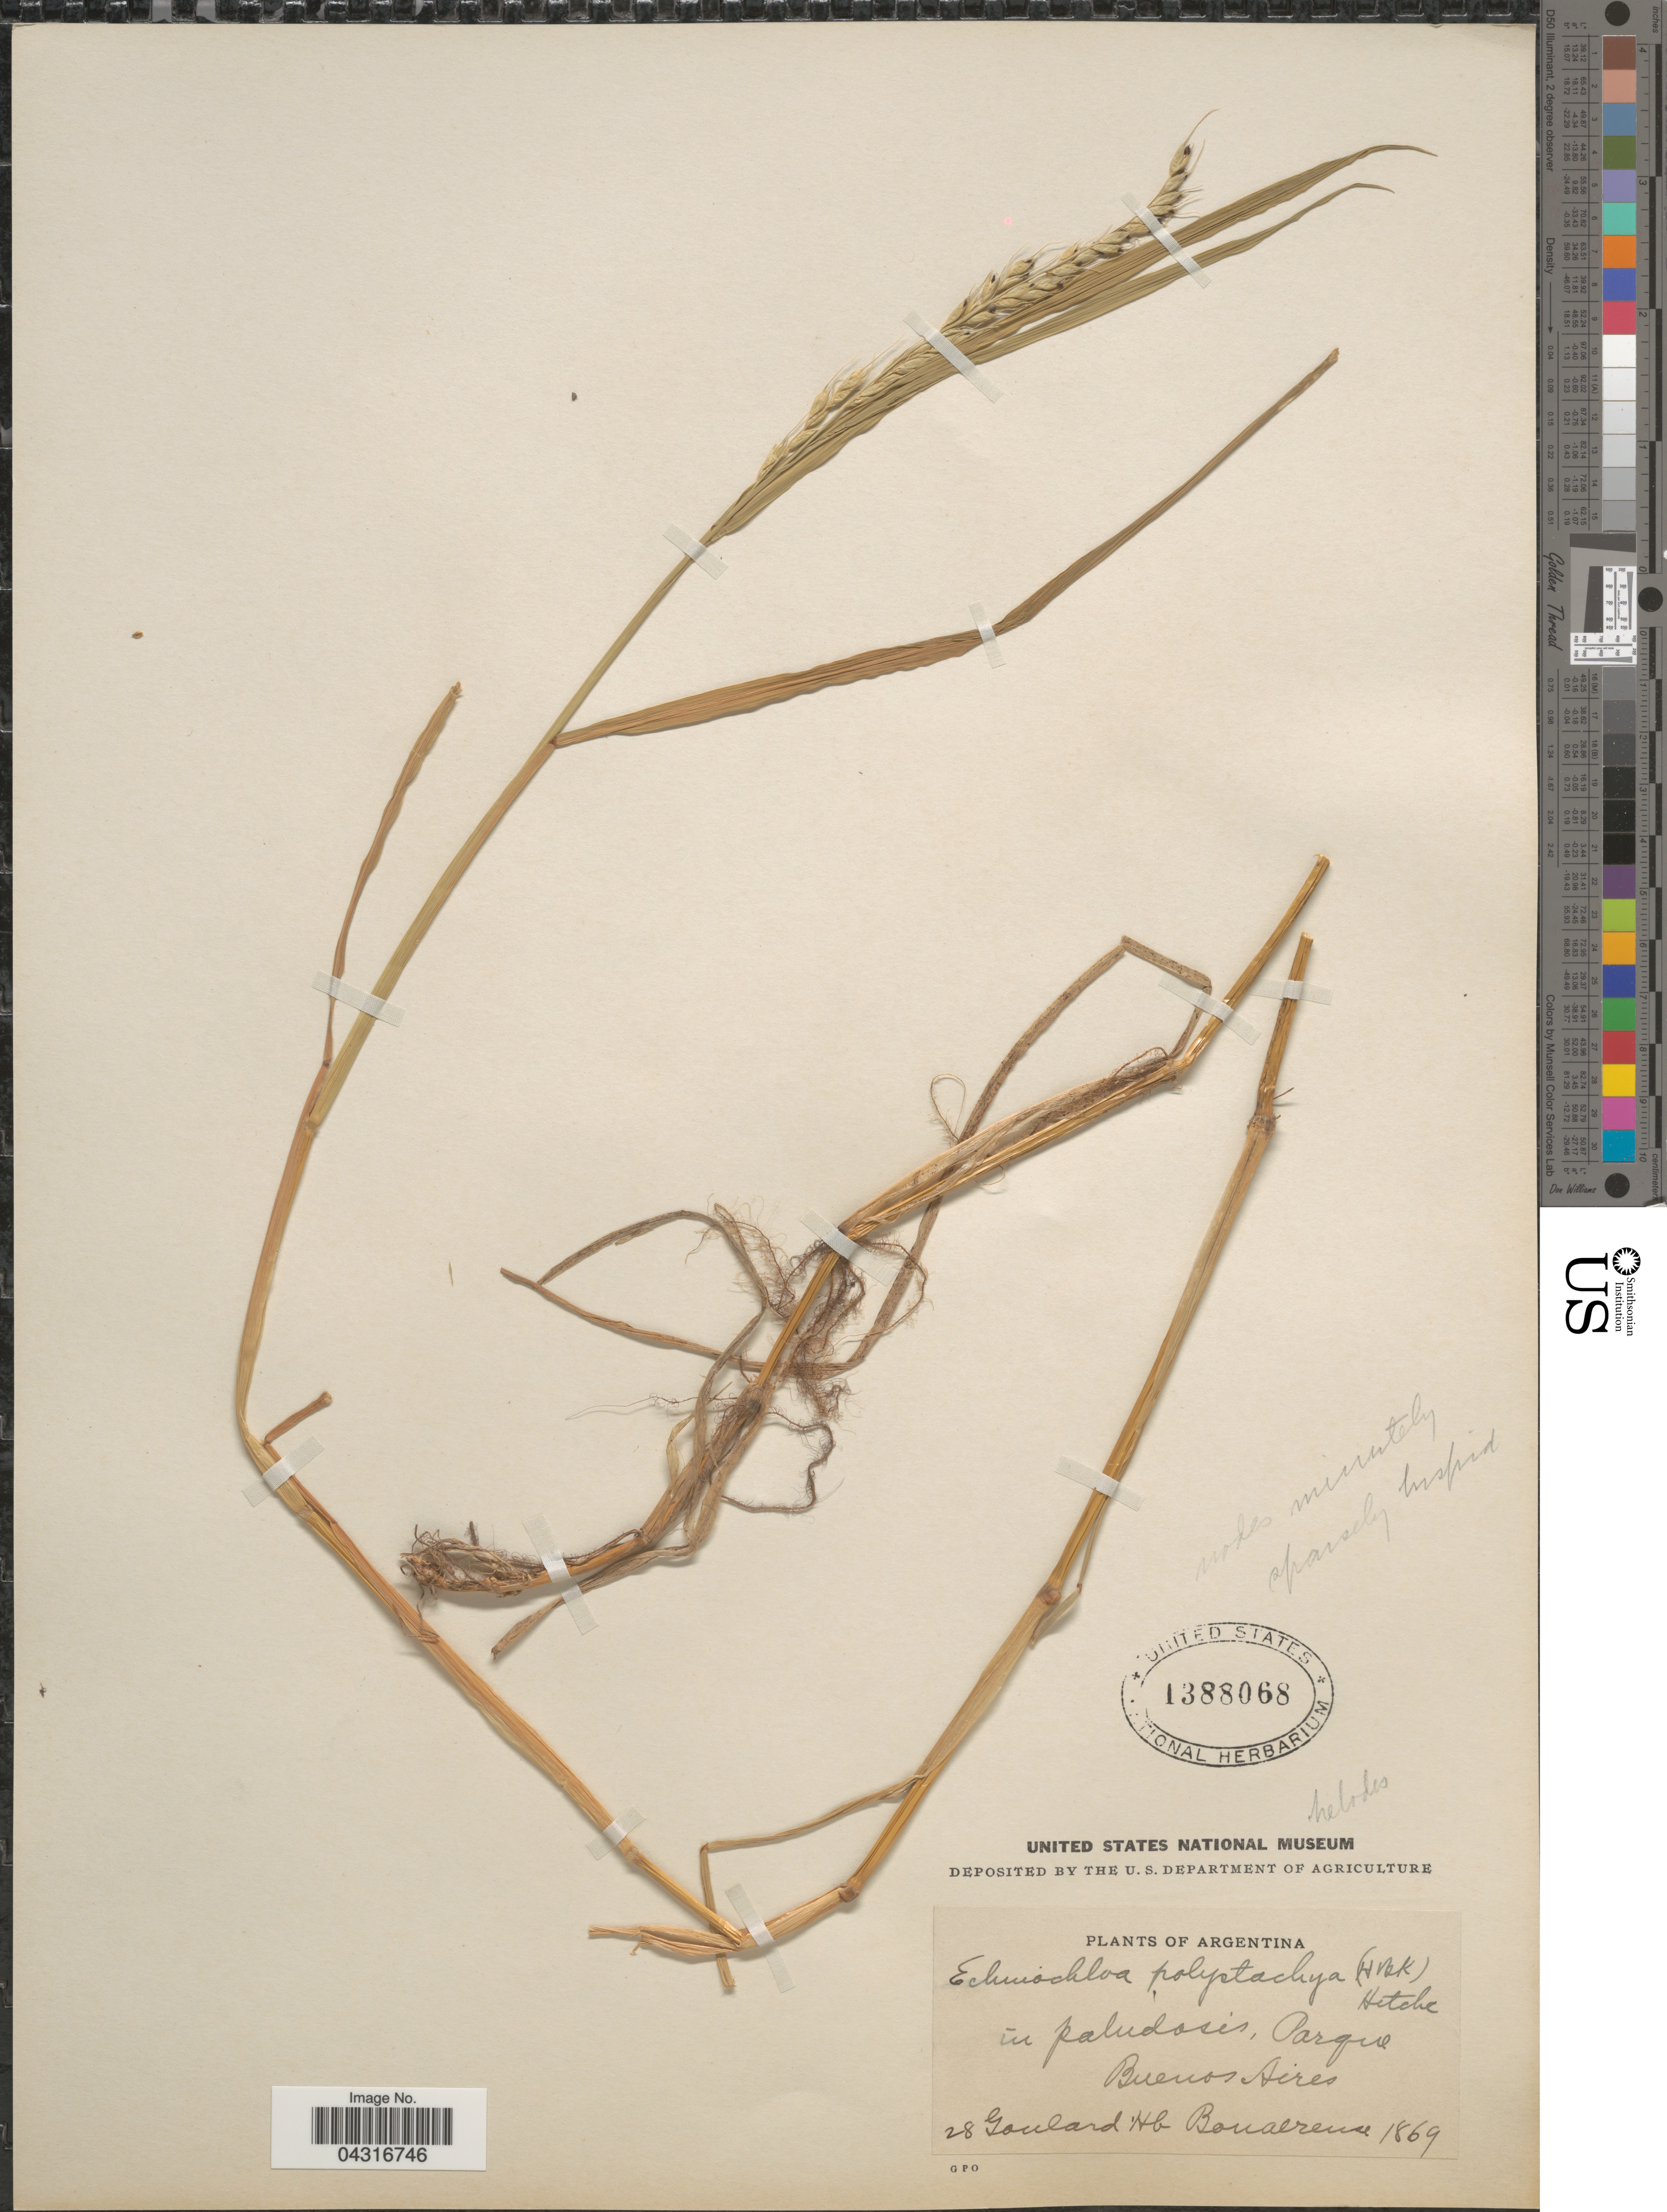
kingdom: Plantae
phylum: Tracheophyta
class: Liliopsida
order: Poales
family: Poaceae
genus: Echinochloa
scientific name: Echinochloa helodes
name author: (Hack.) Parodi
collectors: Goulard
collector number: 28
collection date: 1869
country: Argentina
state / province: Buenos Aires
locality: In paludosis, Parque.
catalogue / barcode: US 1388068